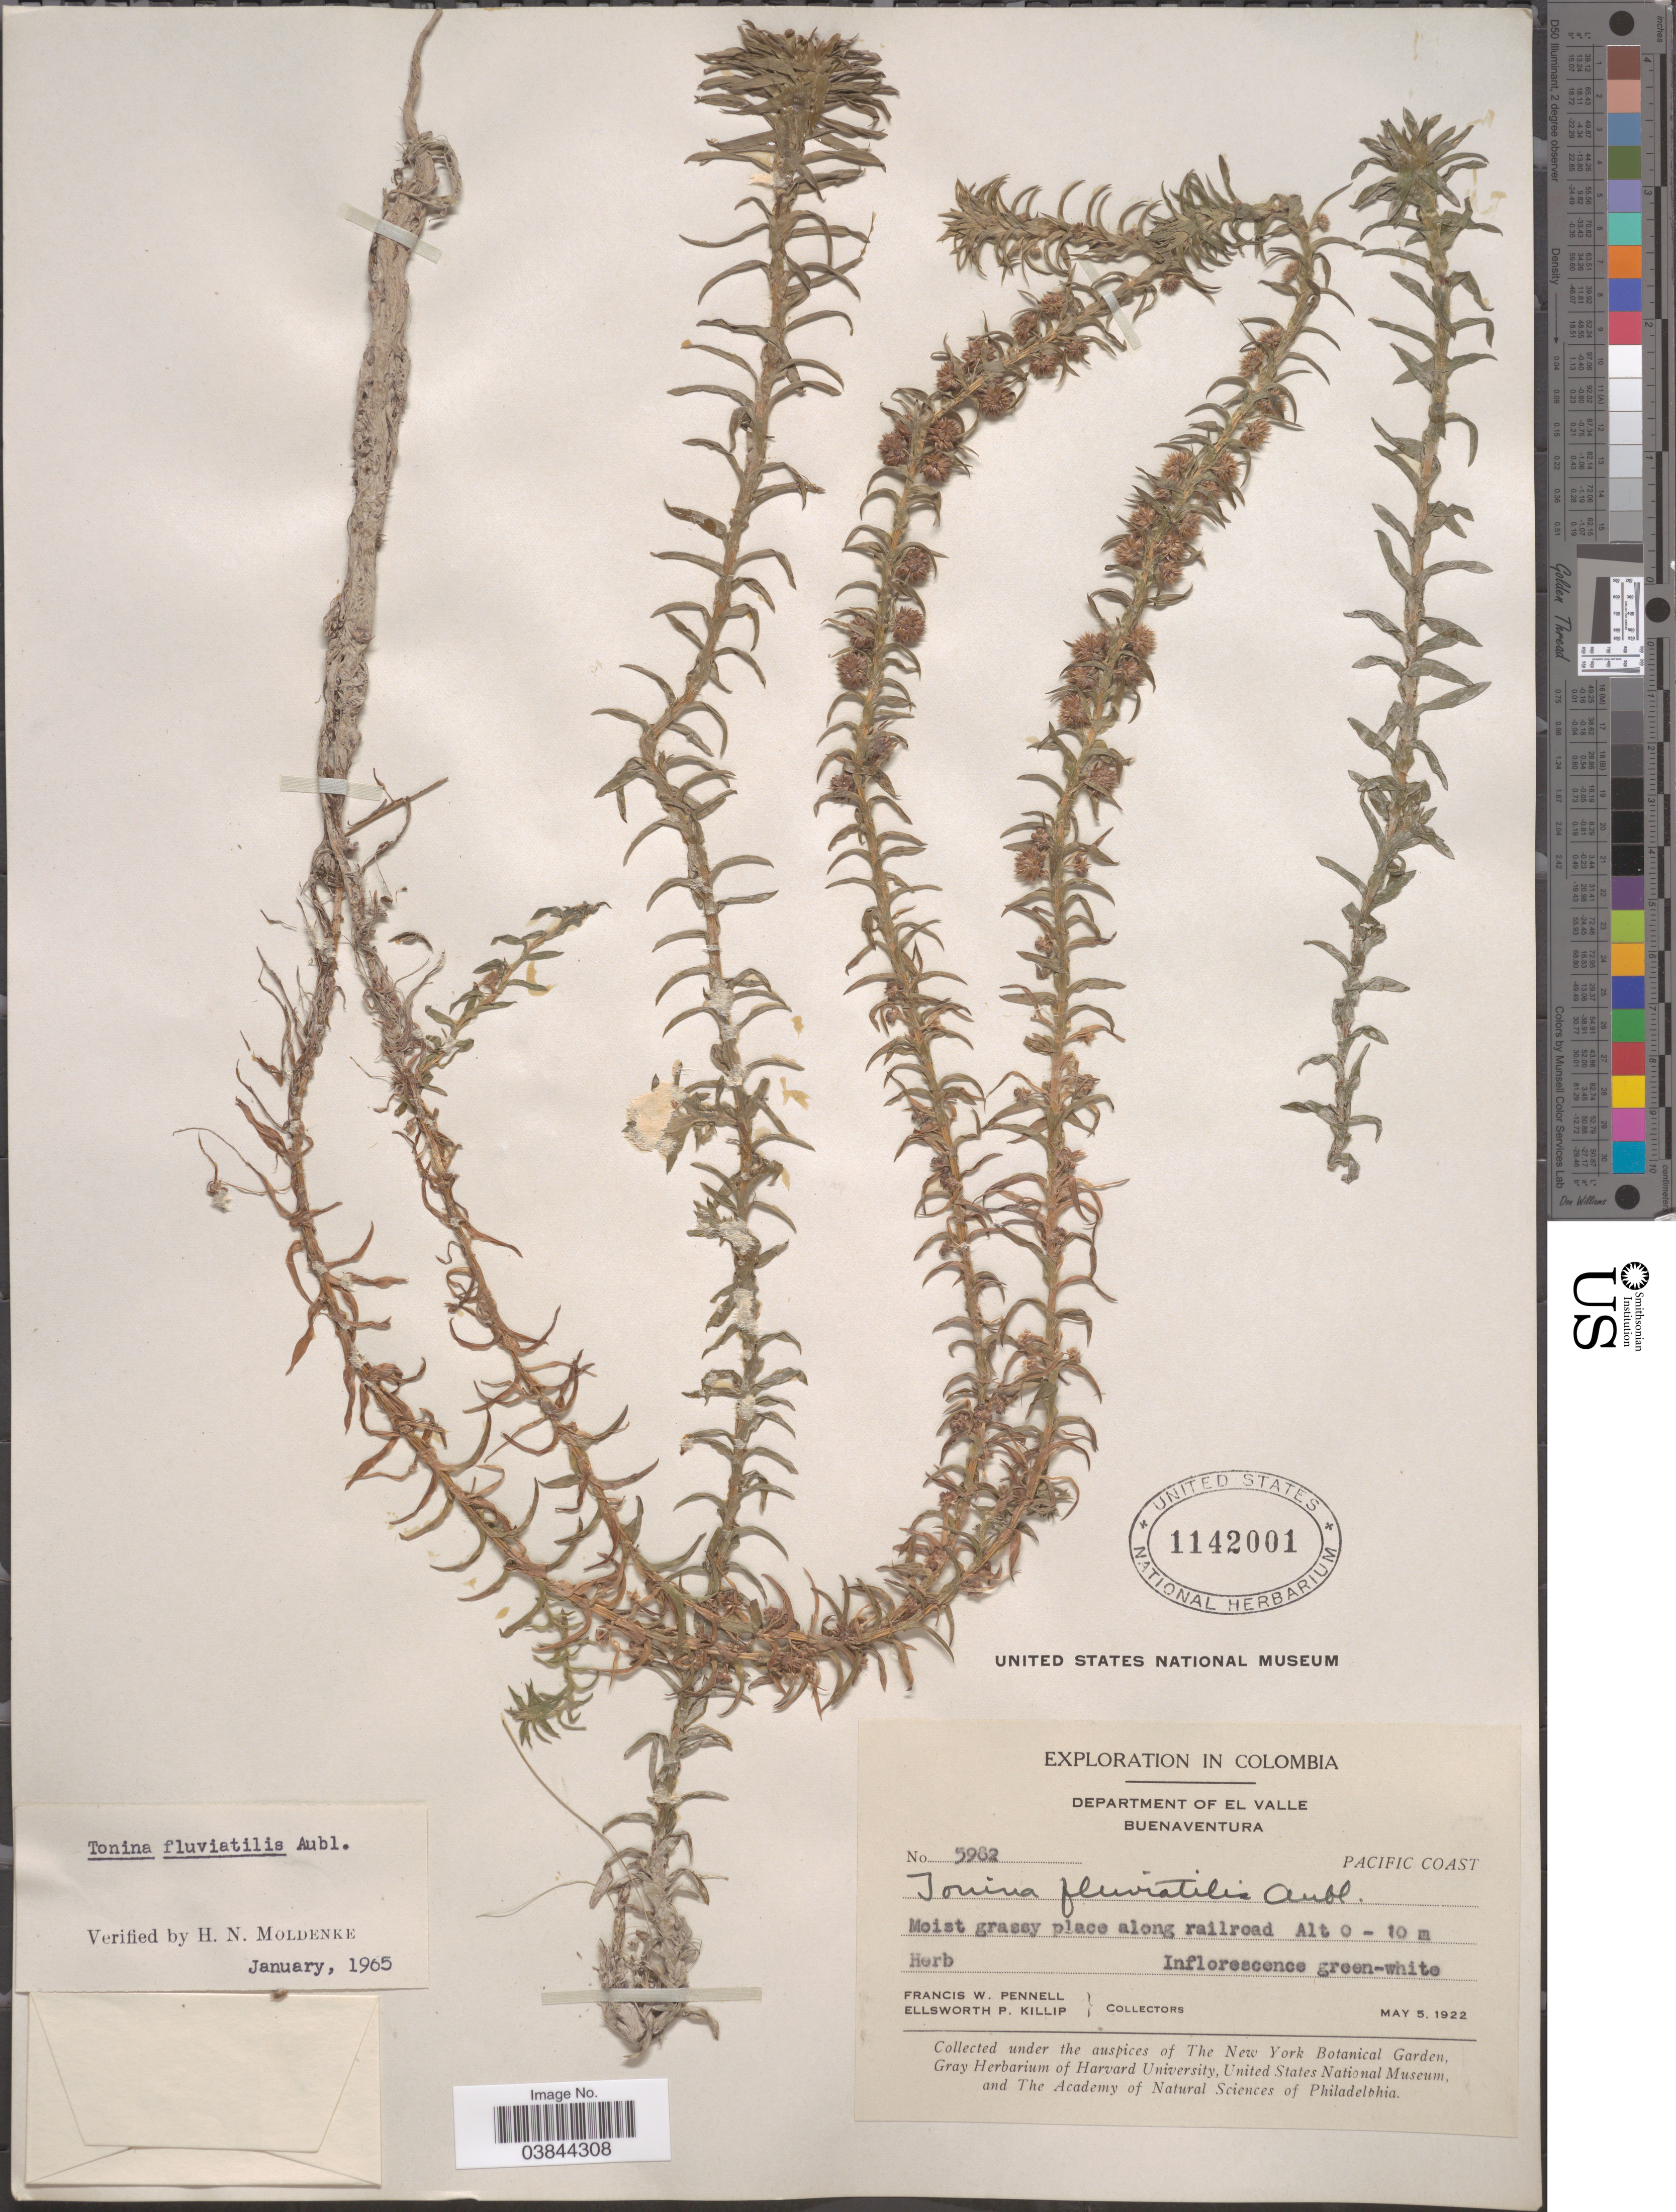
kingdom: Plantae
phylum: Tracheophyta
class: Liliopsida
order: Poales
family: Eriocaulaceae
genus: Tonina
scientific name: Tonina fluviatilis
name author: Aubl.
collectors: F. W. Pennell & E. P. Killip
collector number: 5982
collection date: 1922-05-05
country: Colombia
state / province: Valle del Cauca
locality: Department of El Valle. Buenaventura. Pacific Coast. Moist grassy place along railroad.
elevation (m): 0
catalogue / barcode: US 1142001